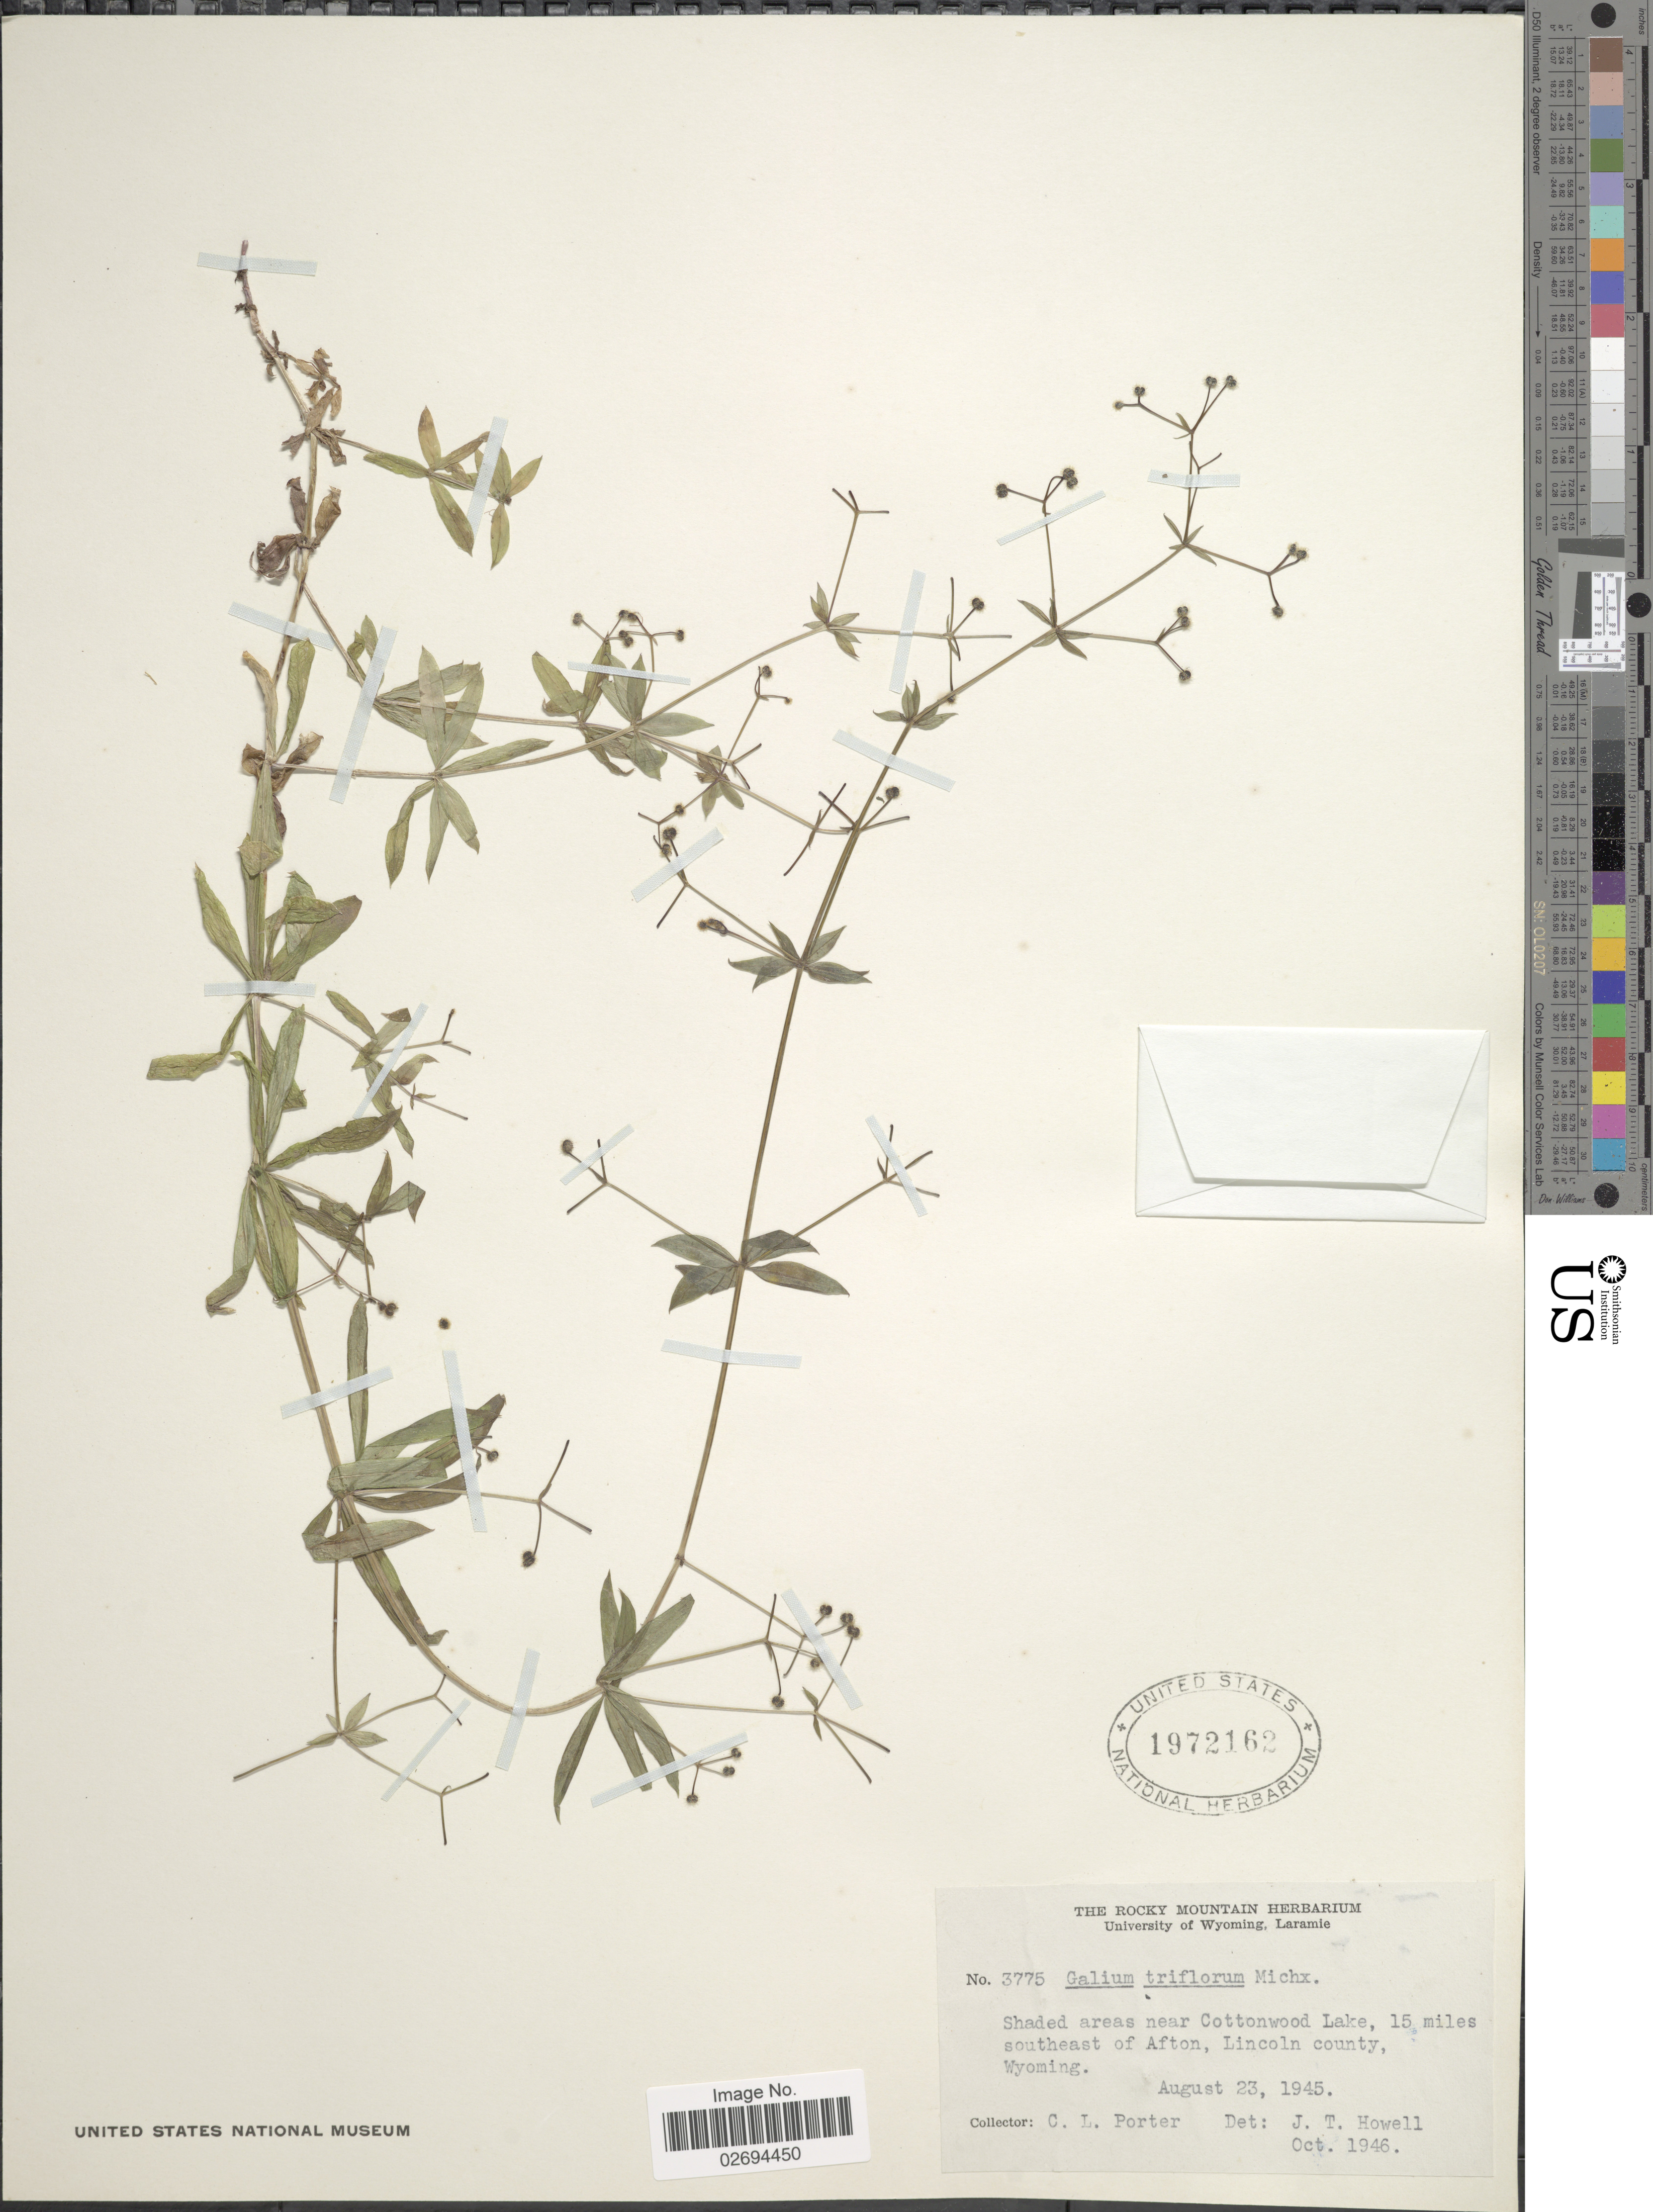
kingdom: Plantae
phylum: Tracheophyta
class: Magnoliopsida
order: Gentianales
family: Rubiaceae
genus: Galium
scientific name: Galium triflorum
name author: Michx.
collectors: C. L. Porter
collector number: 3775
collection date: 1945-08-23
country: United States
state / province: Wyoming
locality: Near Cottonwood Lake, 15 miles southeast of Afton, Lincoln county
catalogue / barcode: US 1972162